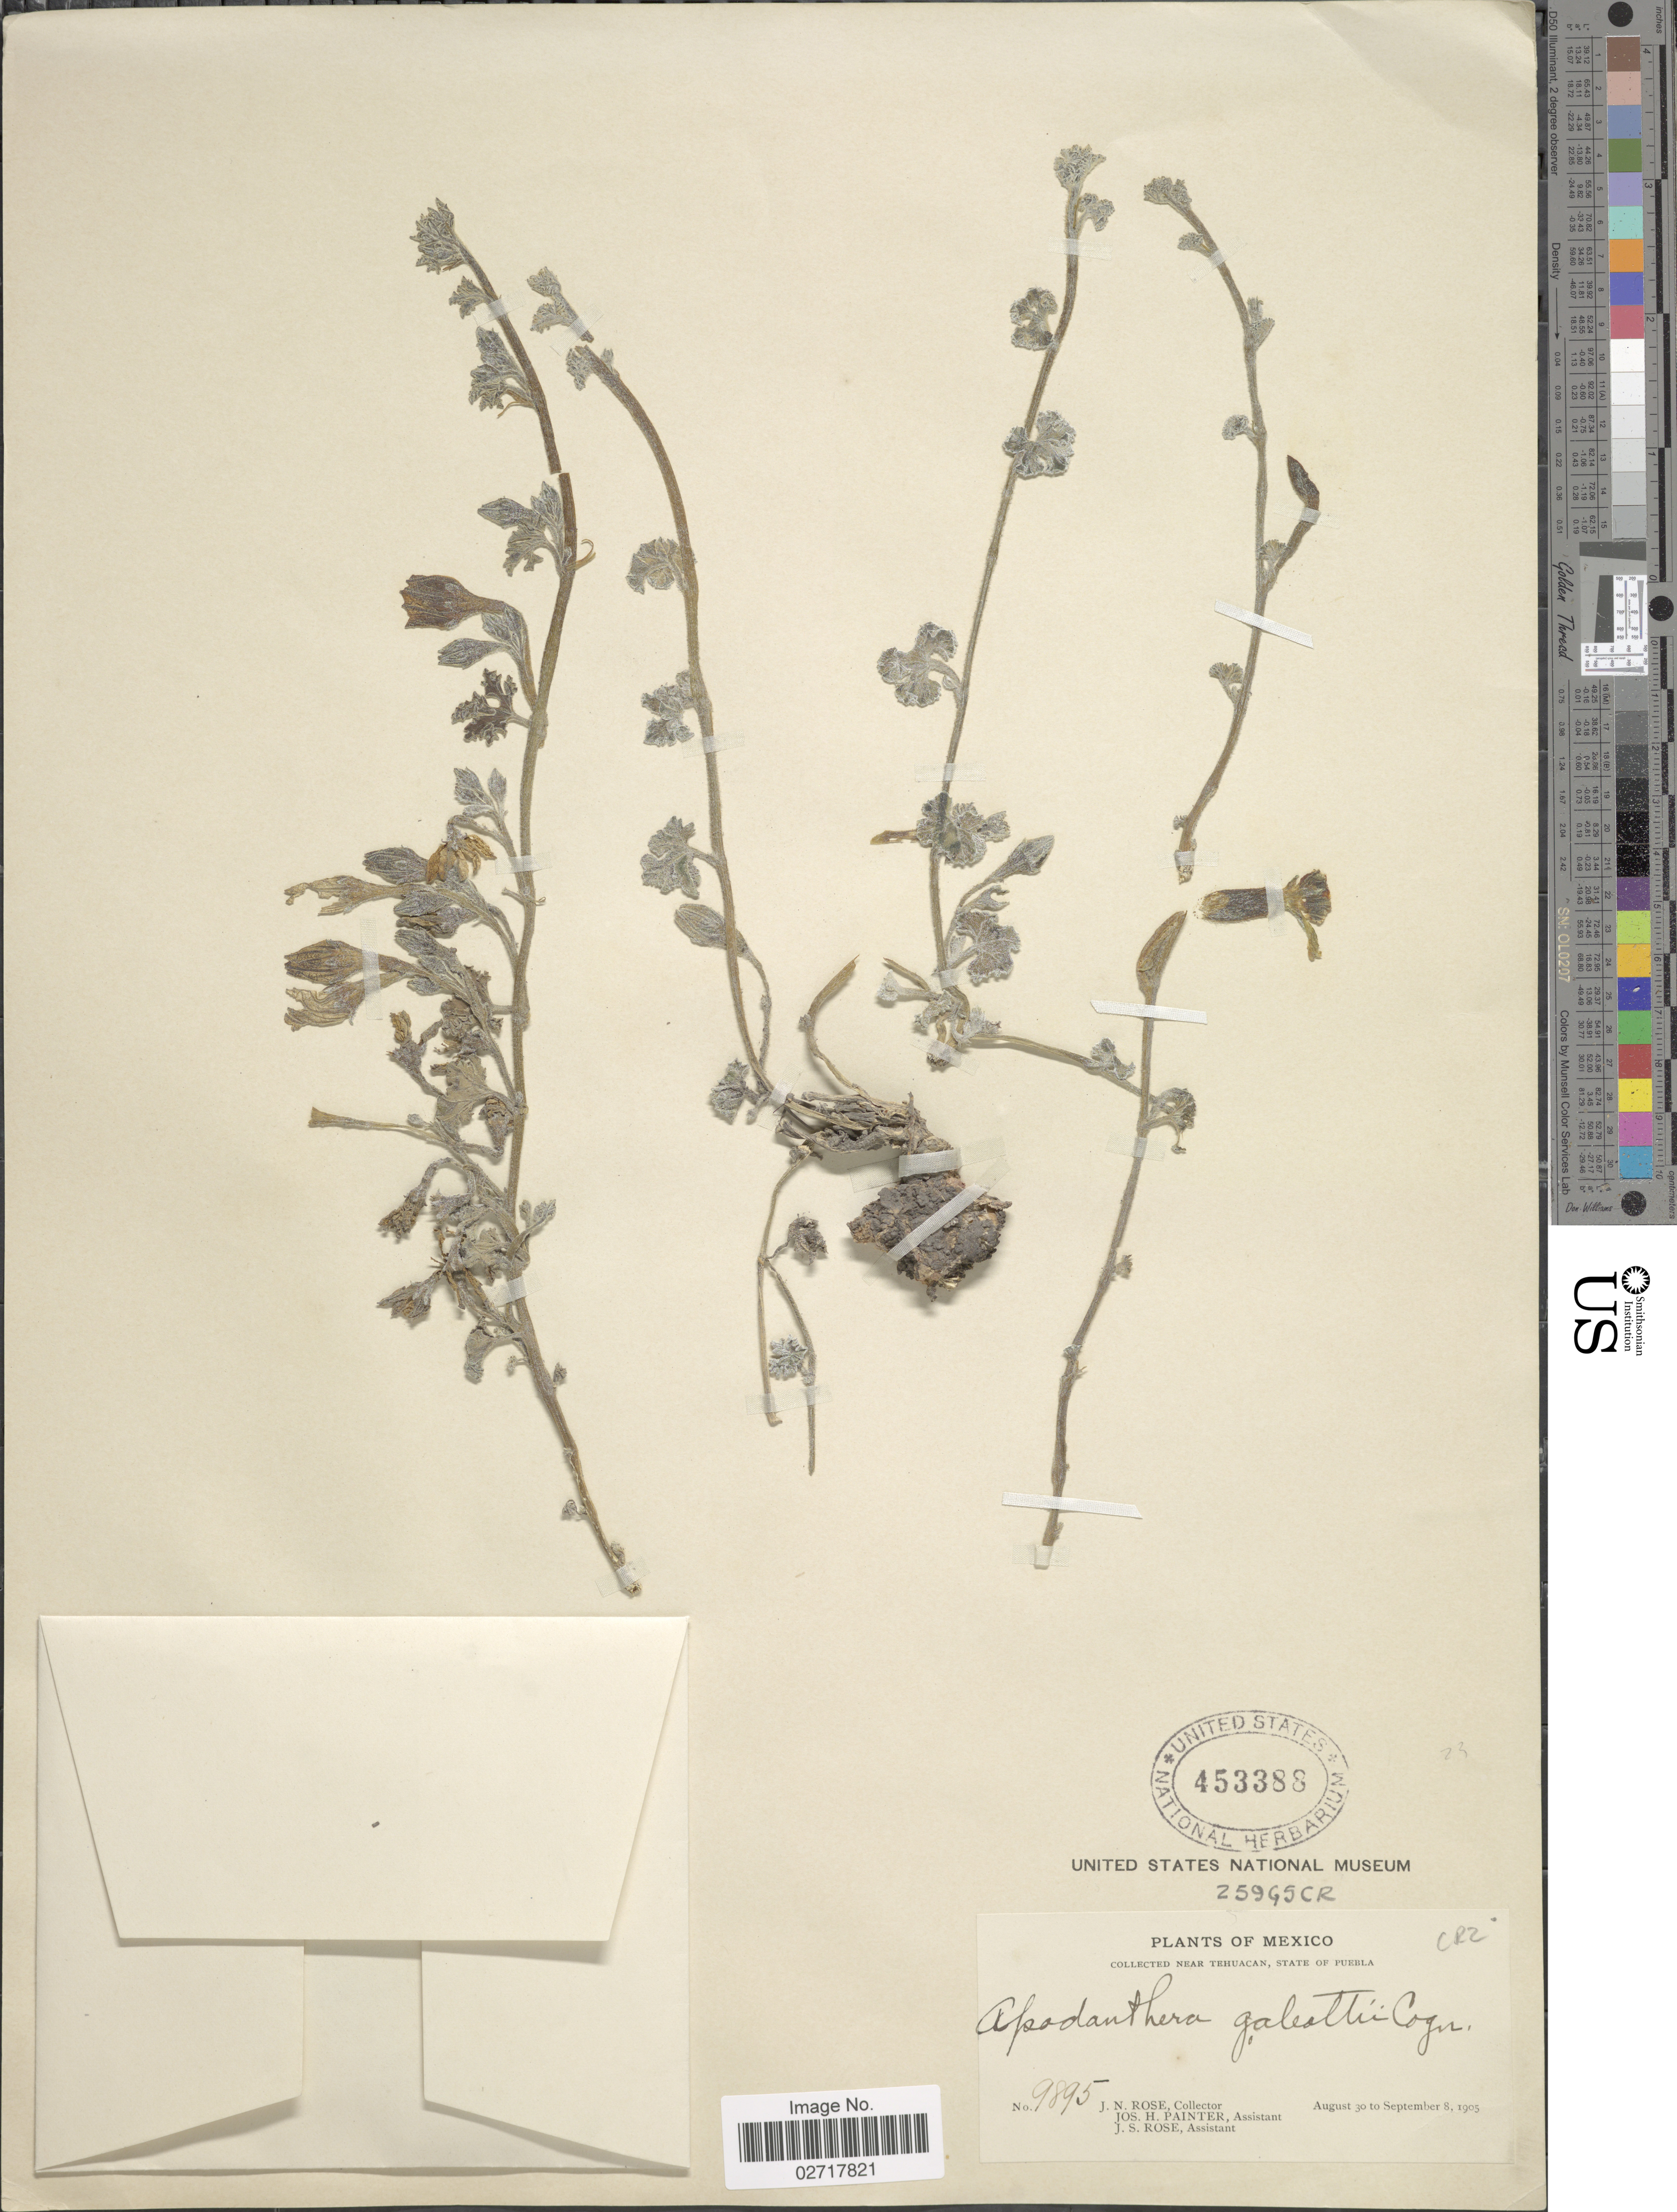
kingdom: Plantae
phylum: Tracheophyta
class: Magnoliopsida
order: Cucurbitales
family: Cucurbitaceae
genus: Apodanthera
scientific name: Apodanthera galeottii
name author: Cogn.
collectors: J. N. Rose, J. H. Painter & J. S. Rose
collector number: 9895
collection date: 1905-08-30/1905-09-08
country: Mexico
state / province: Puebla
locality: Near Tehuacan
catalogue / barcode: US 453388